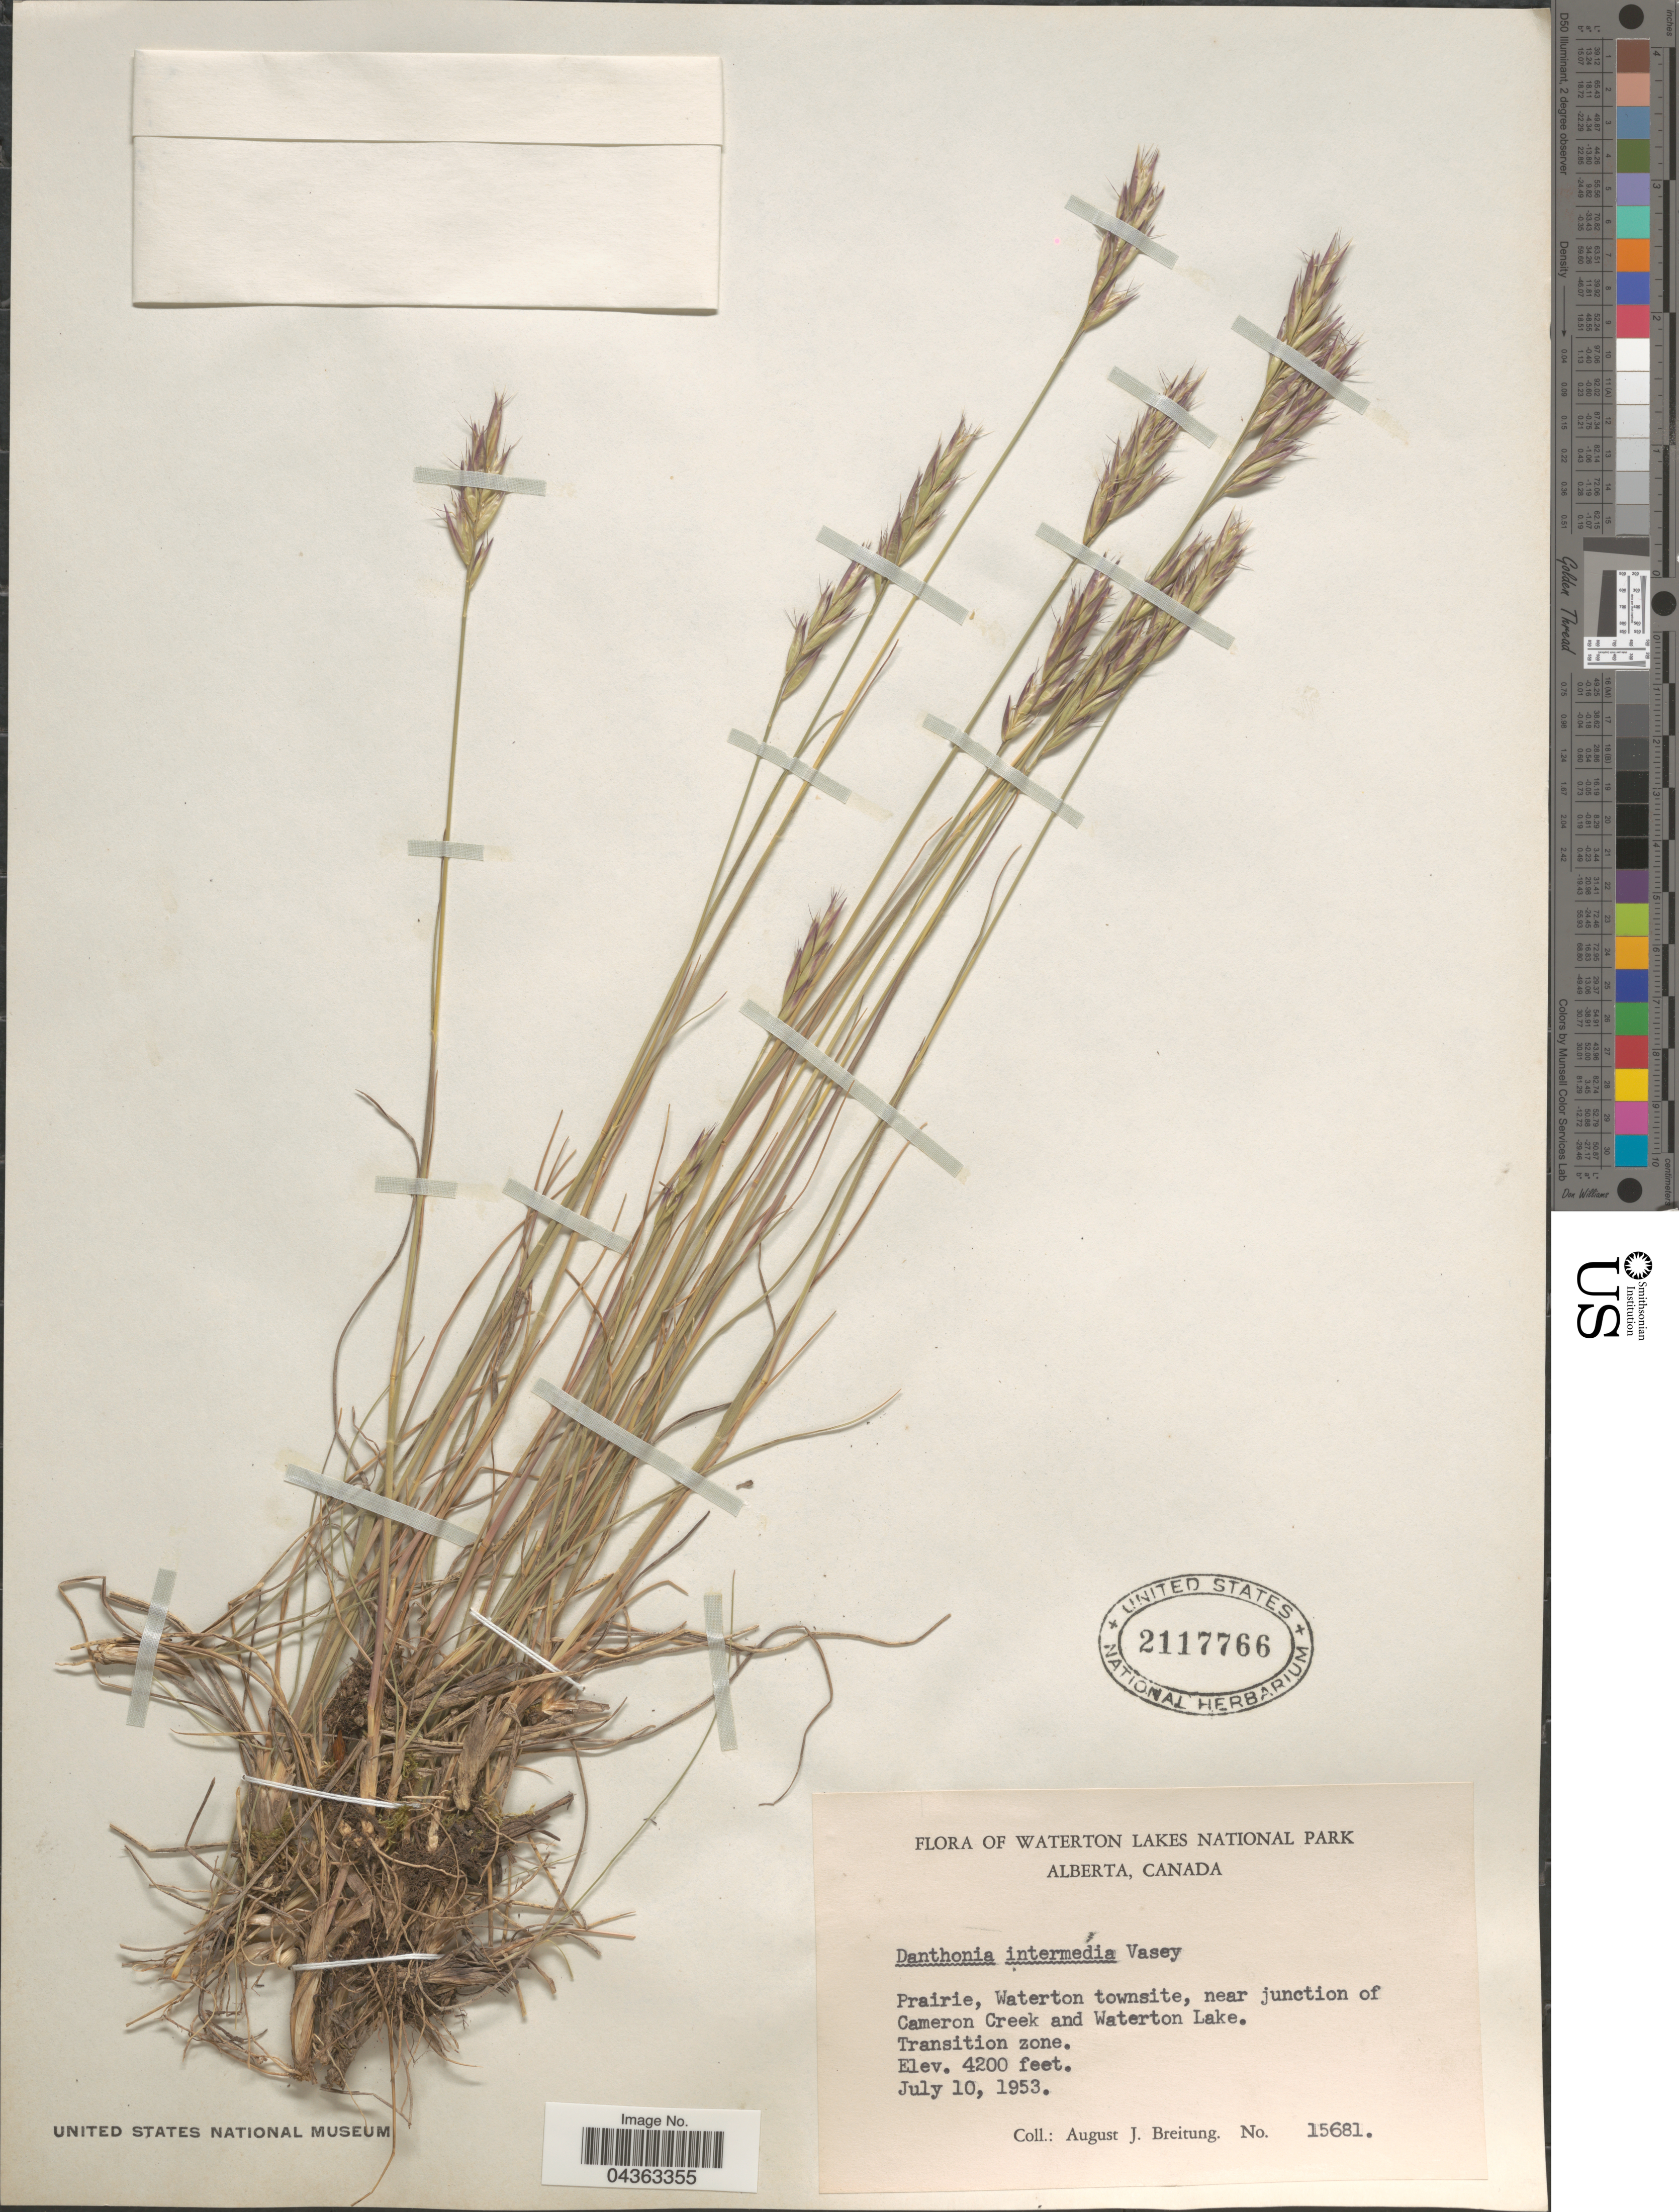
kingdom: Plantae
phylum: Tracheophyta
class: Liliopsida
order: Poales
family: Poaceae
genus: Danthonia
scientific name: Danthonia intermedia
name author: Vasey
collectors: A. Breitung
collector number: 15681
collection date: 1953-07-10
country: Canada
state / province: Alberta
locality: Waterton Lakes National Park. Prairie, Waterton townsite, near junction of Cameron Creek and Waterton Lake. Transition zone.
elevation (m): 1280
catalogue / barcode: US 2117766